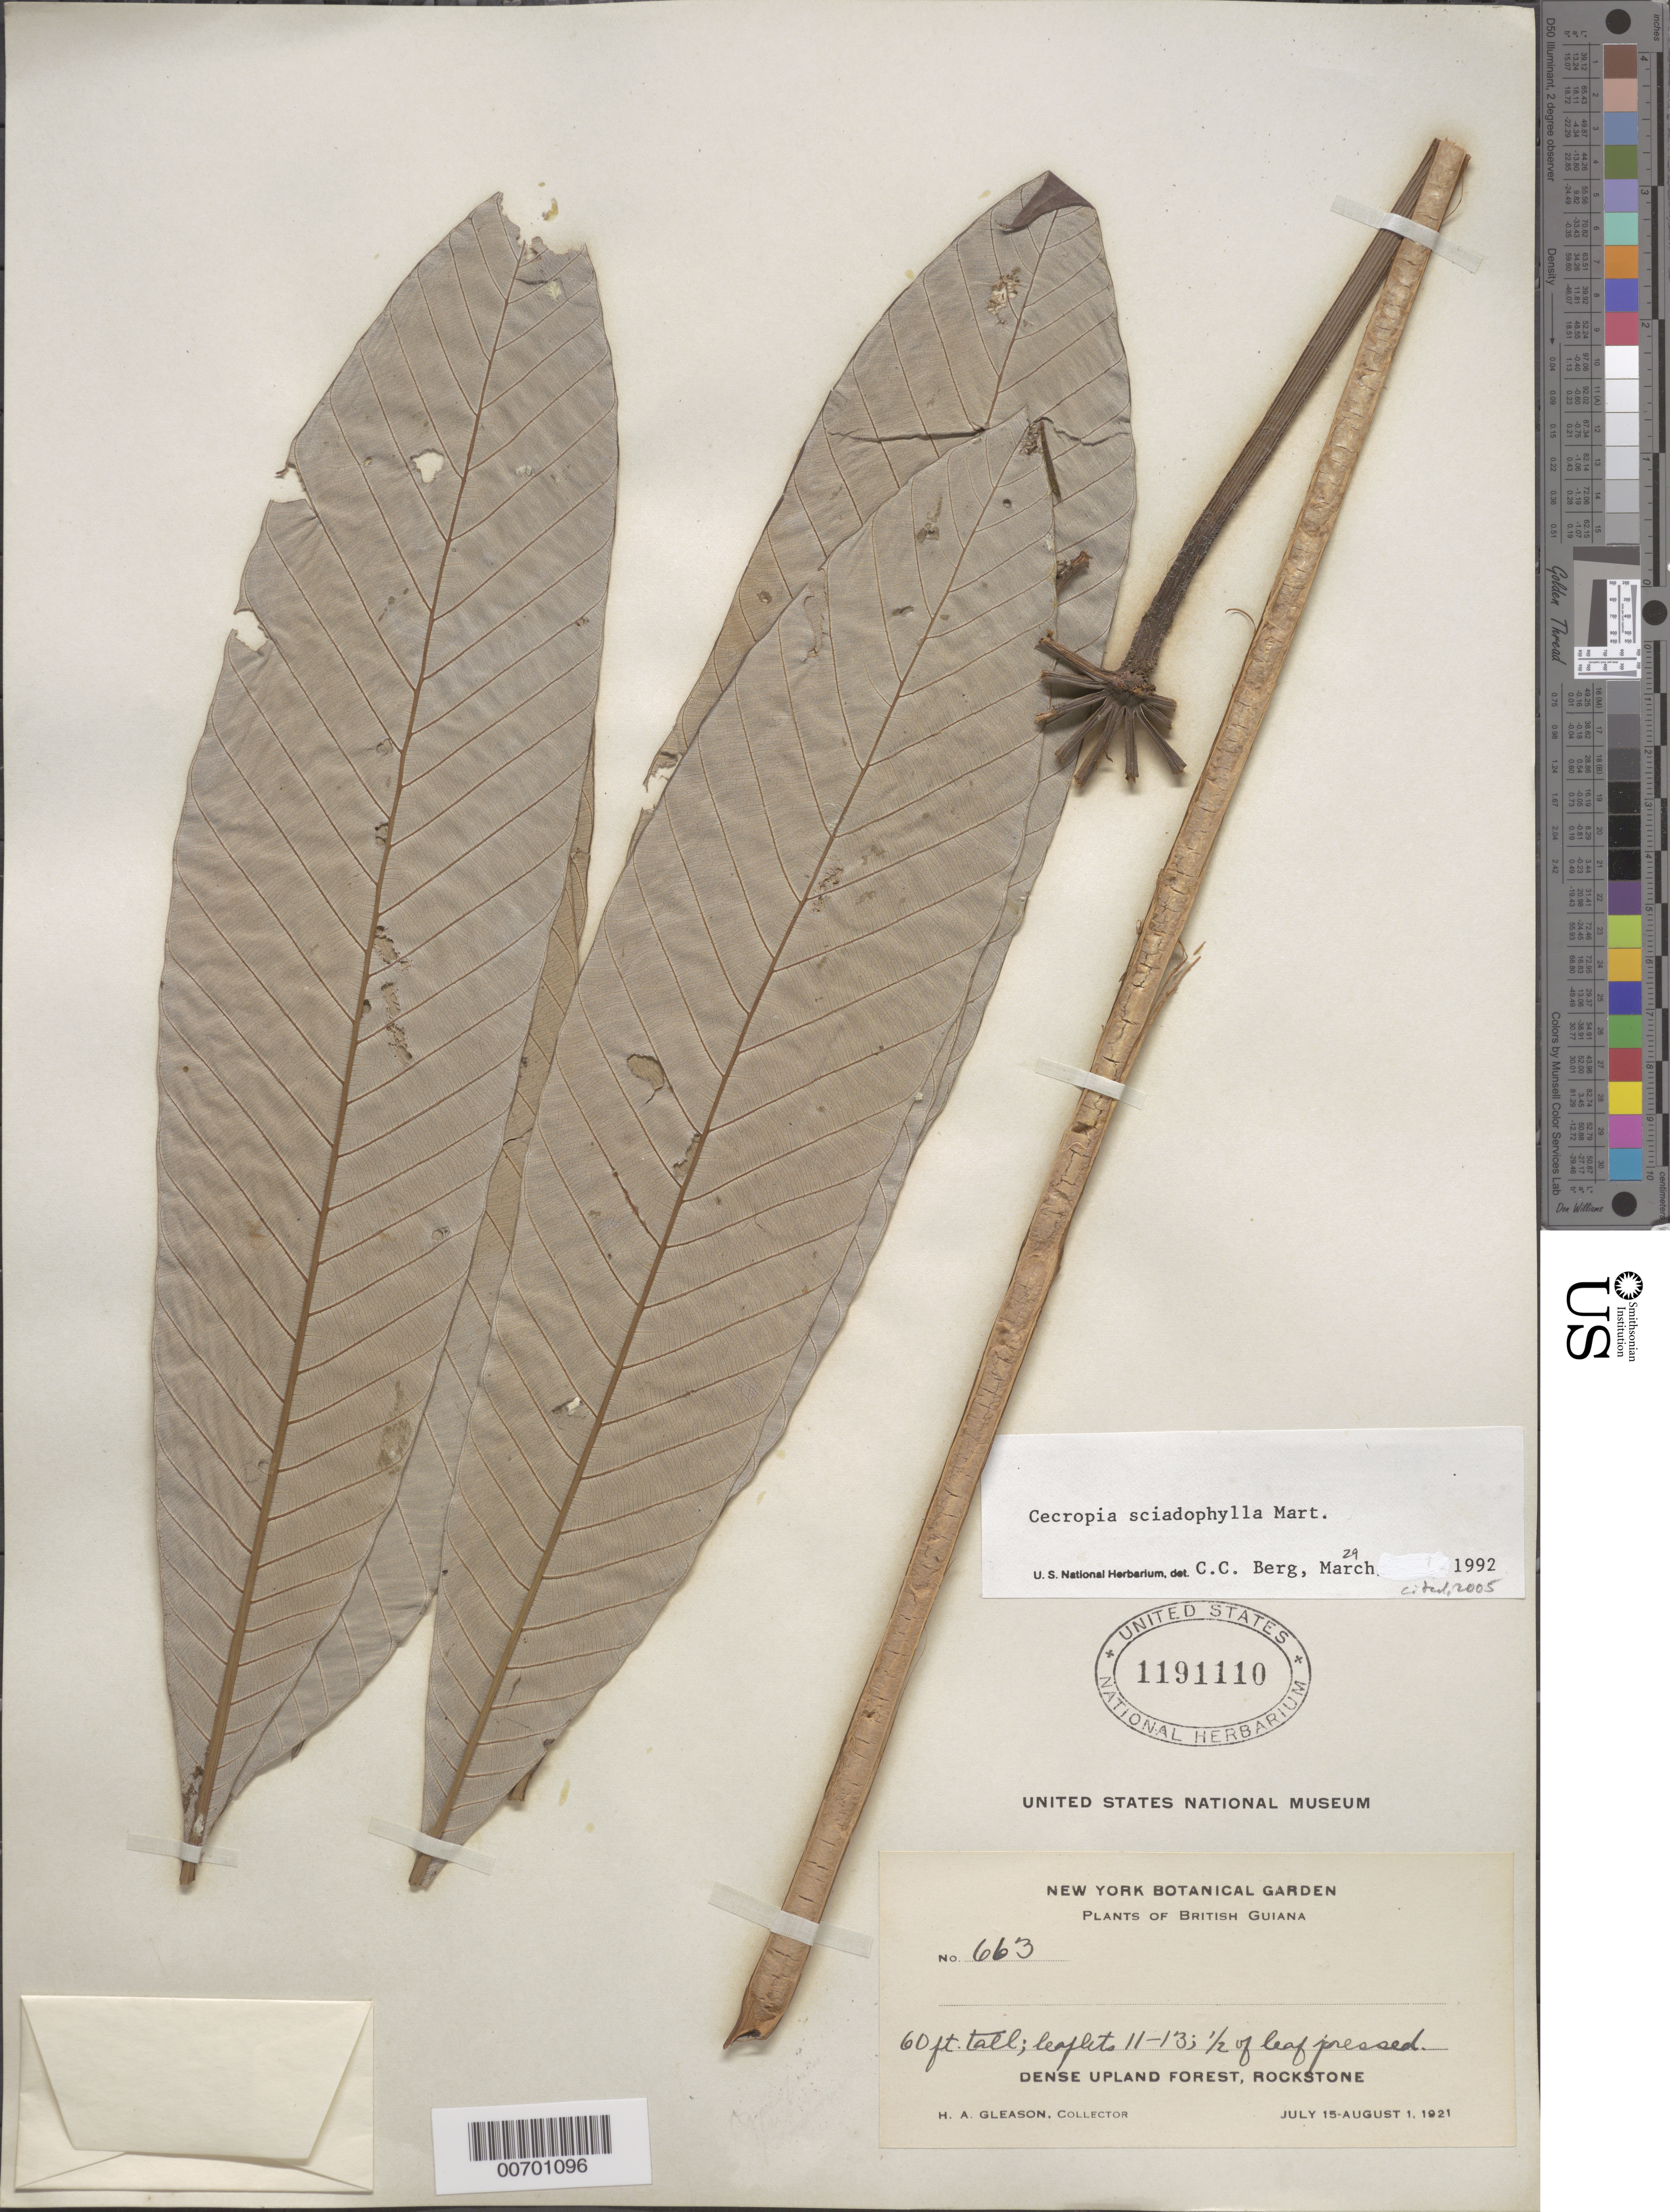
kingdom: Plantae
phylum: Tracheophyta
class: Magnoliopsida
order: Rosales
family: Urticaceae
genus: Cecropia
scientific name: Cecropia sciadophylla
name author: Mart.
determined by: Berg, C. C.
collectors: H. A. Gleason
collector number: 663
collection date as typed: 15-Jul-21 to 1-Aug-21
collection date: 1921-07-15/1921-08-01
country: Guyana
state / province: U. Demerara-Berbice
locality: Rockstone, in and about the village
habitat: Dense upland forest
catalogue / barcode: US 1191110